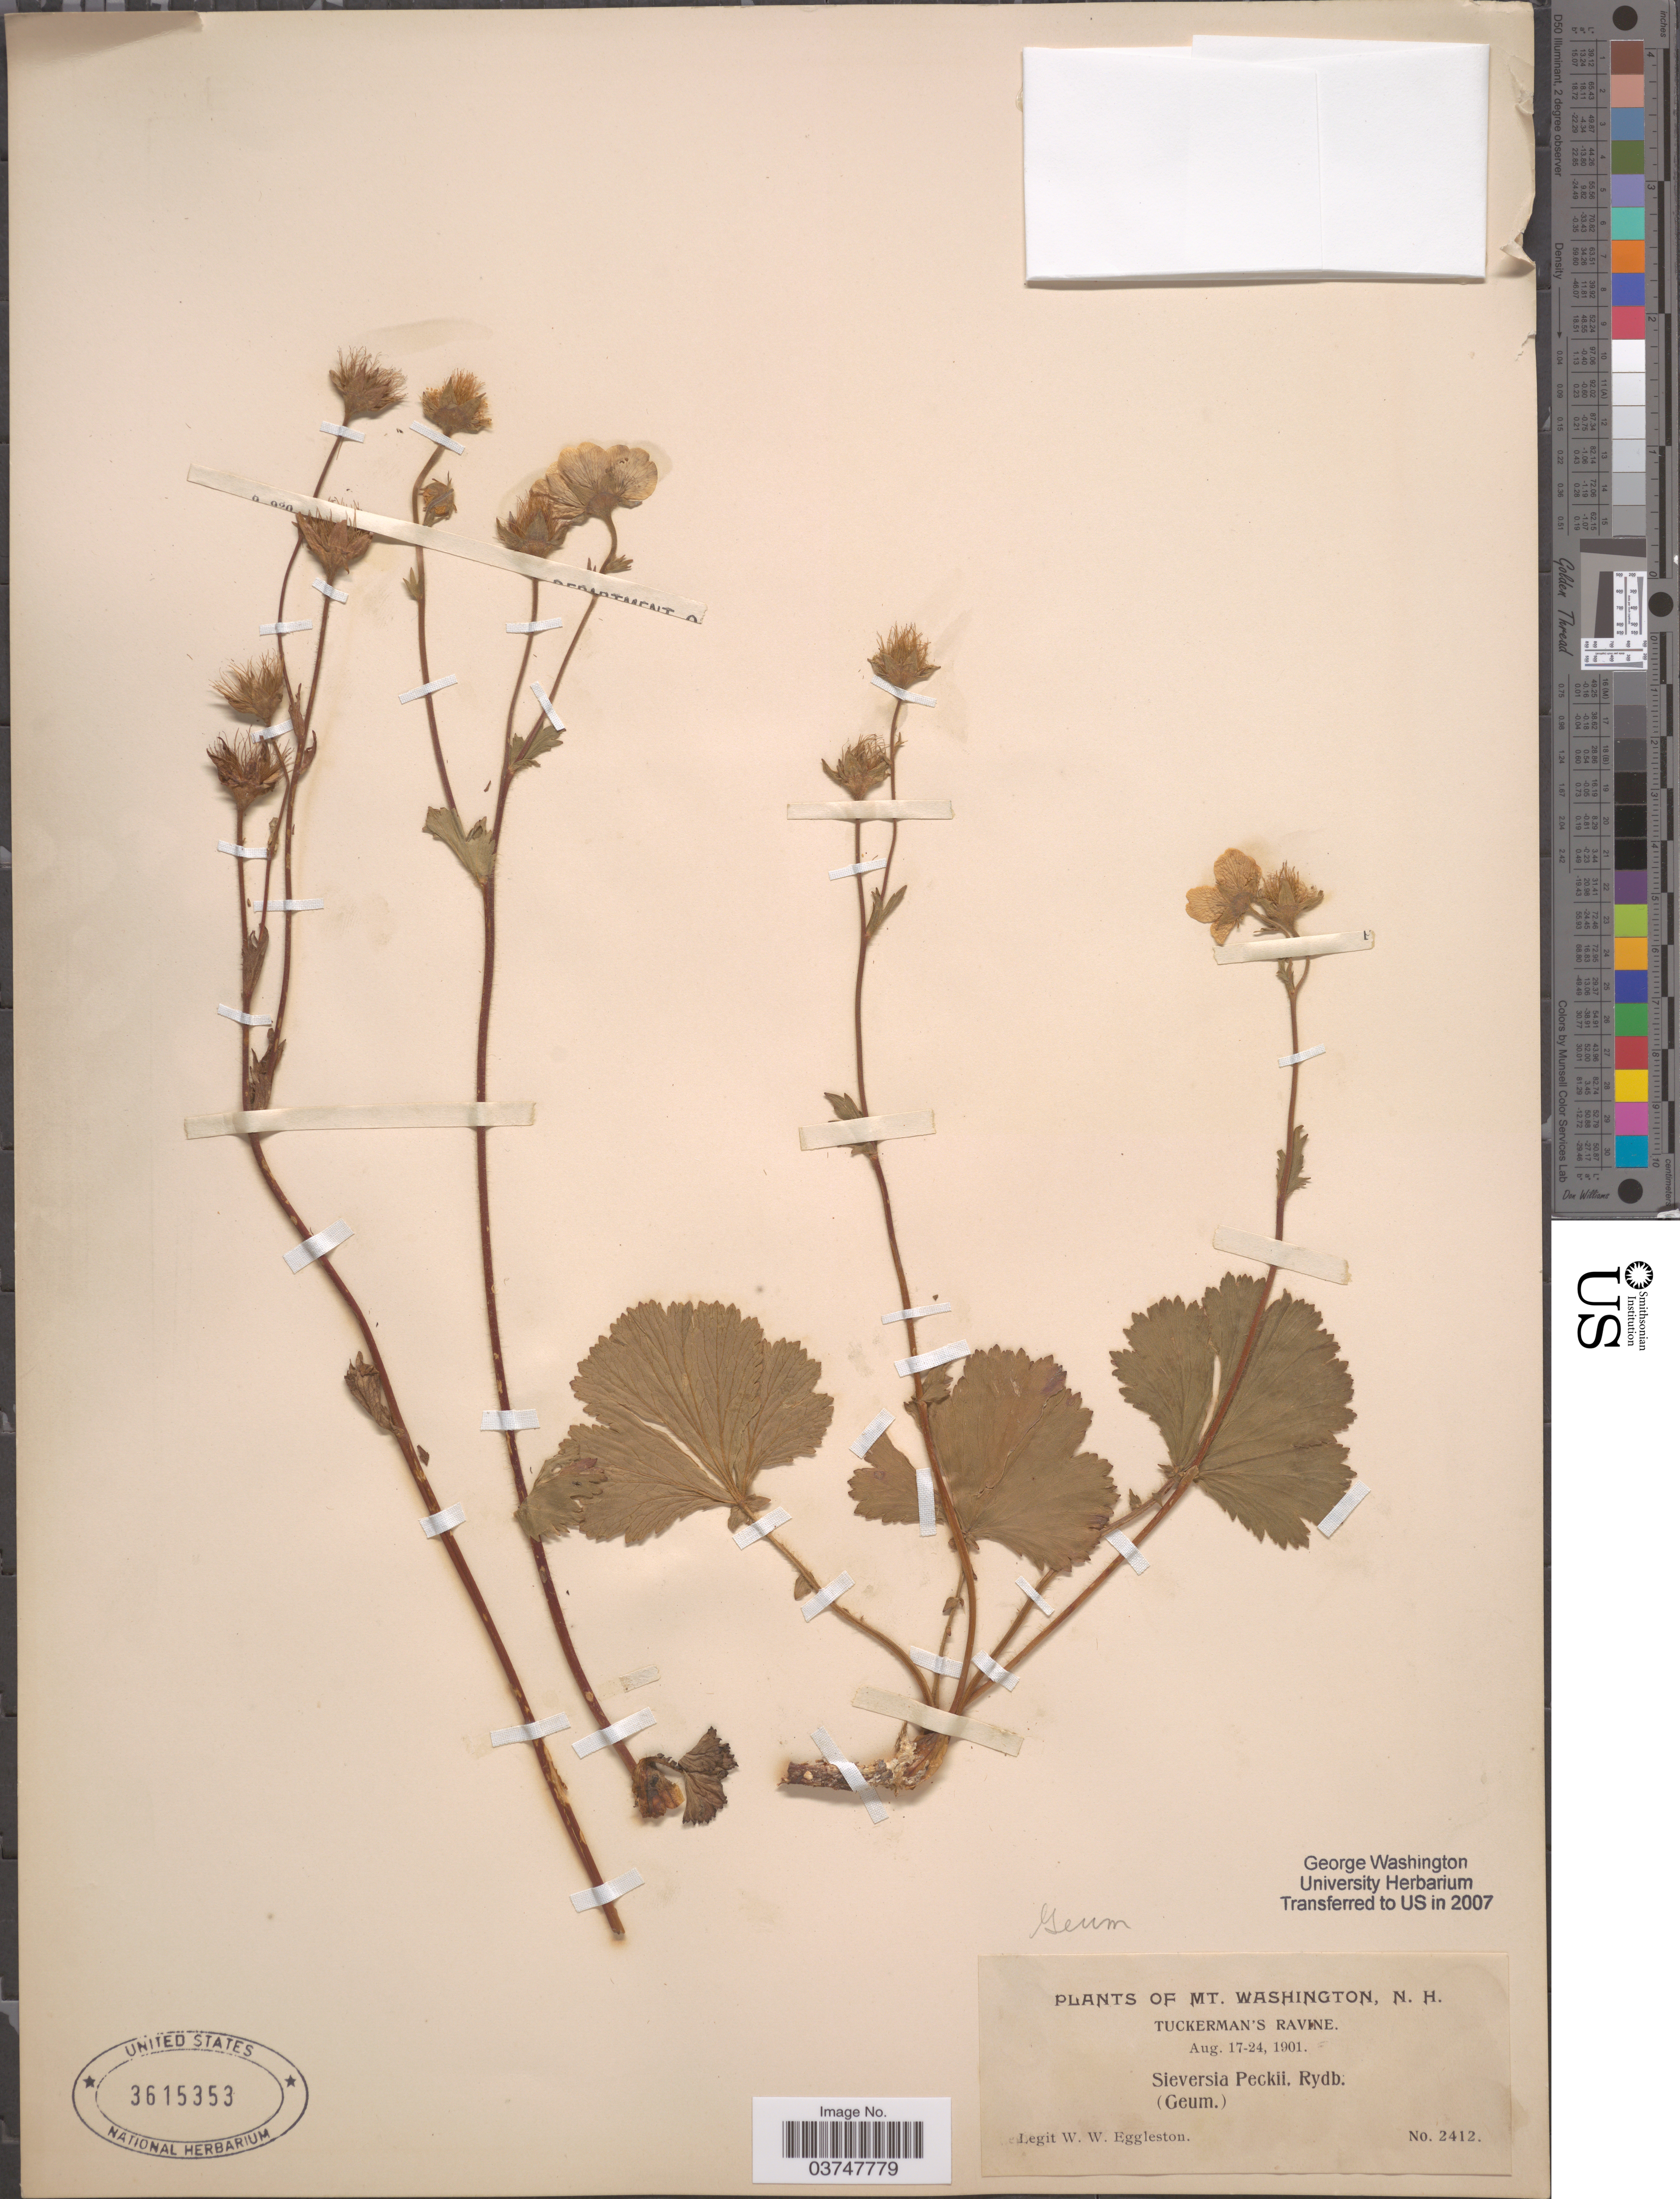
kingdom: Plantae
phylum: Tracheophyta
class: Magnoliopsida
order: Rosales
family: Rosaceae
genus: Geum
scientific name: Geum peckii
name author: Pursh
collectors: W. W. Eggleston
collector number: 2412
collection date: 1901-08-17/1901-08-24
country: United States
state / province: New Hampshire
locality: Mt. Washington. Tuckerman's Ravine.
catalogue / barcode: US 3615353